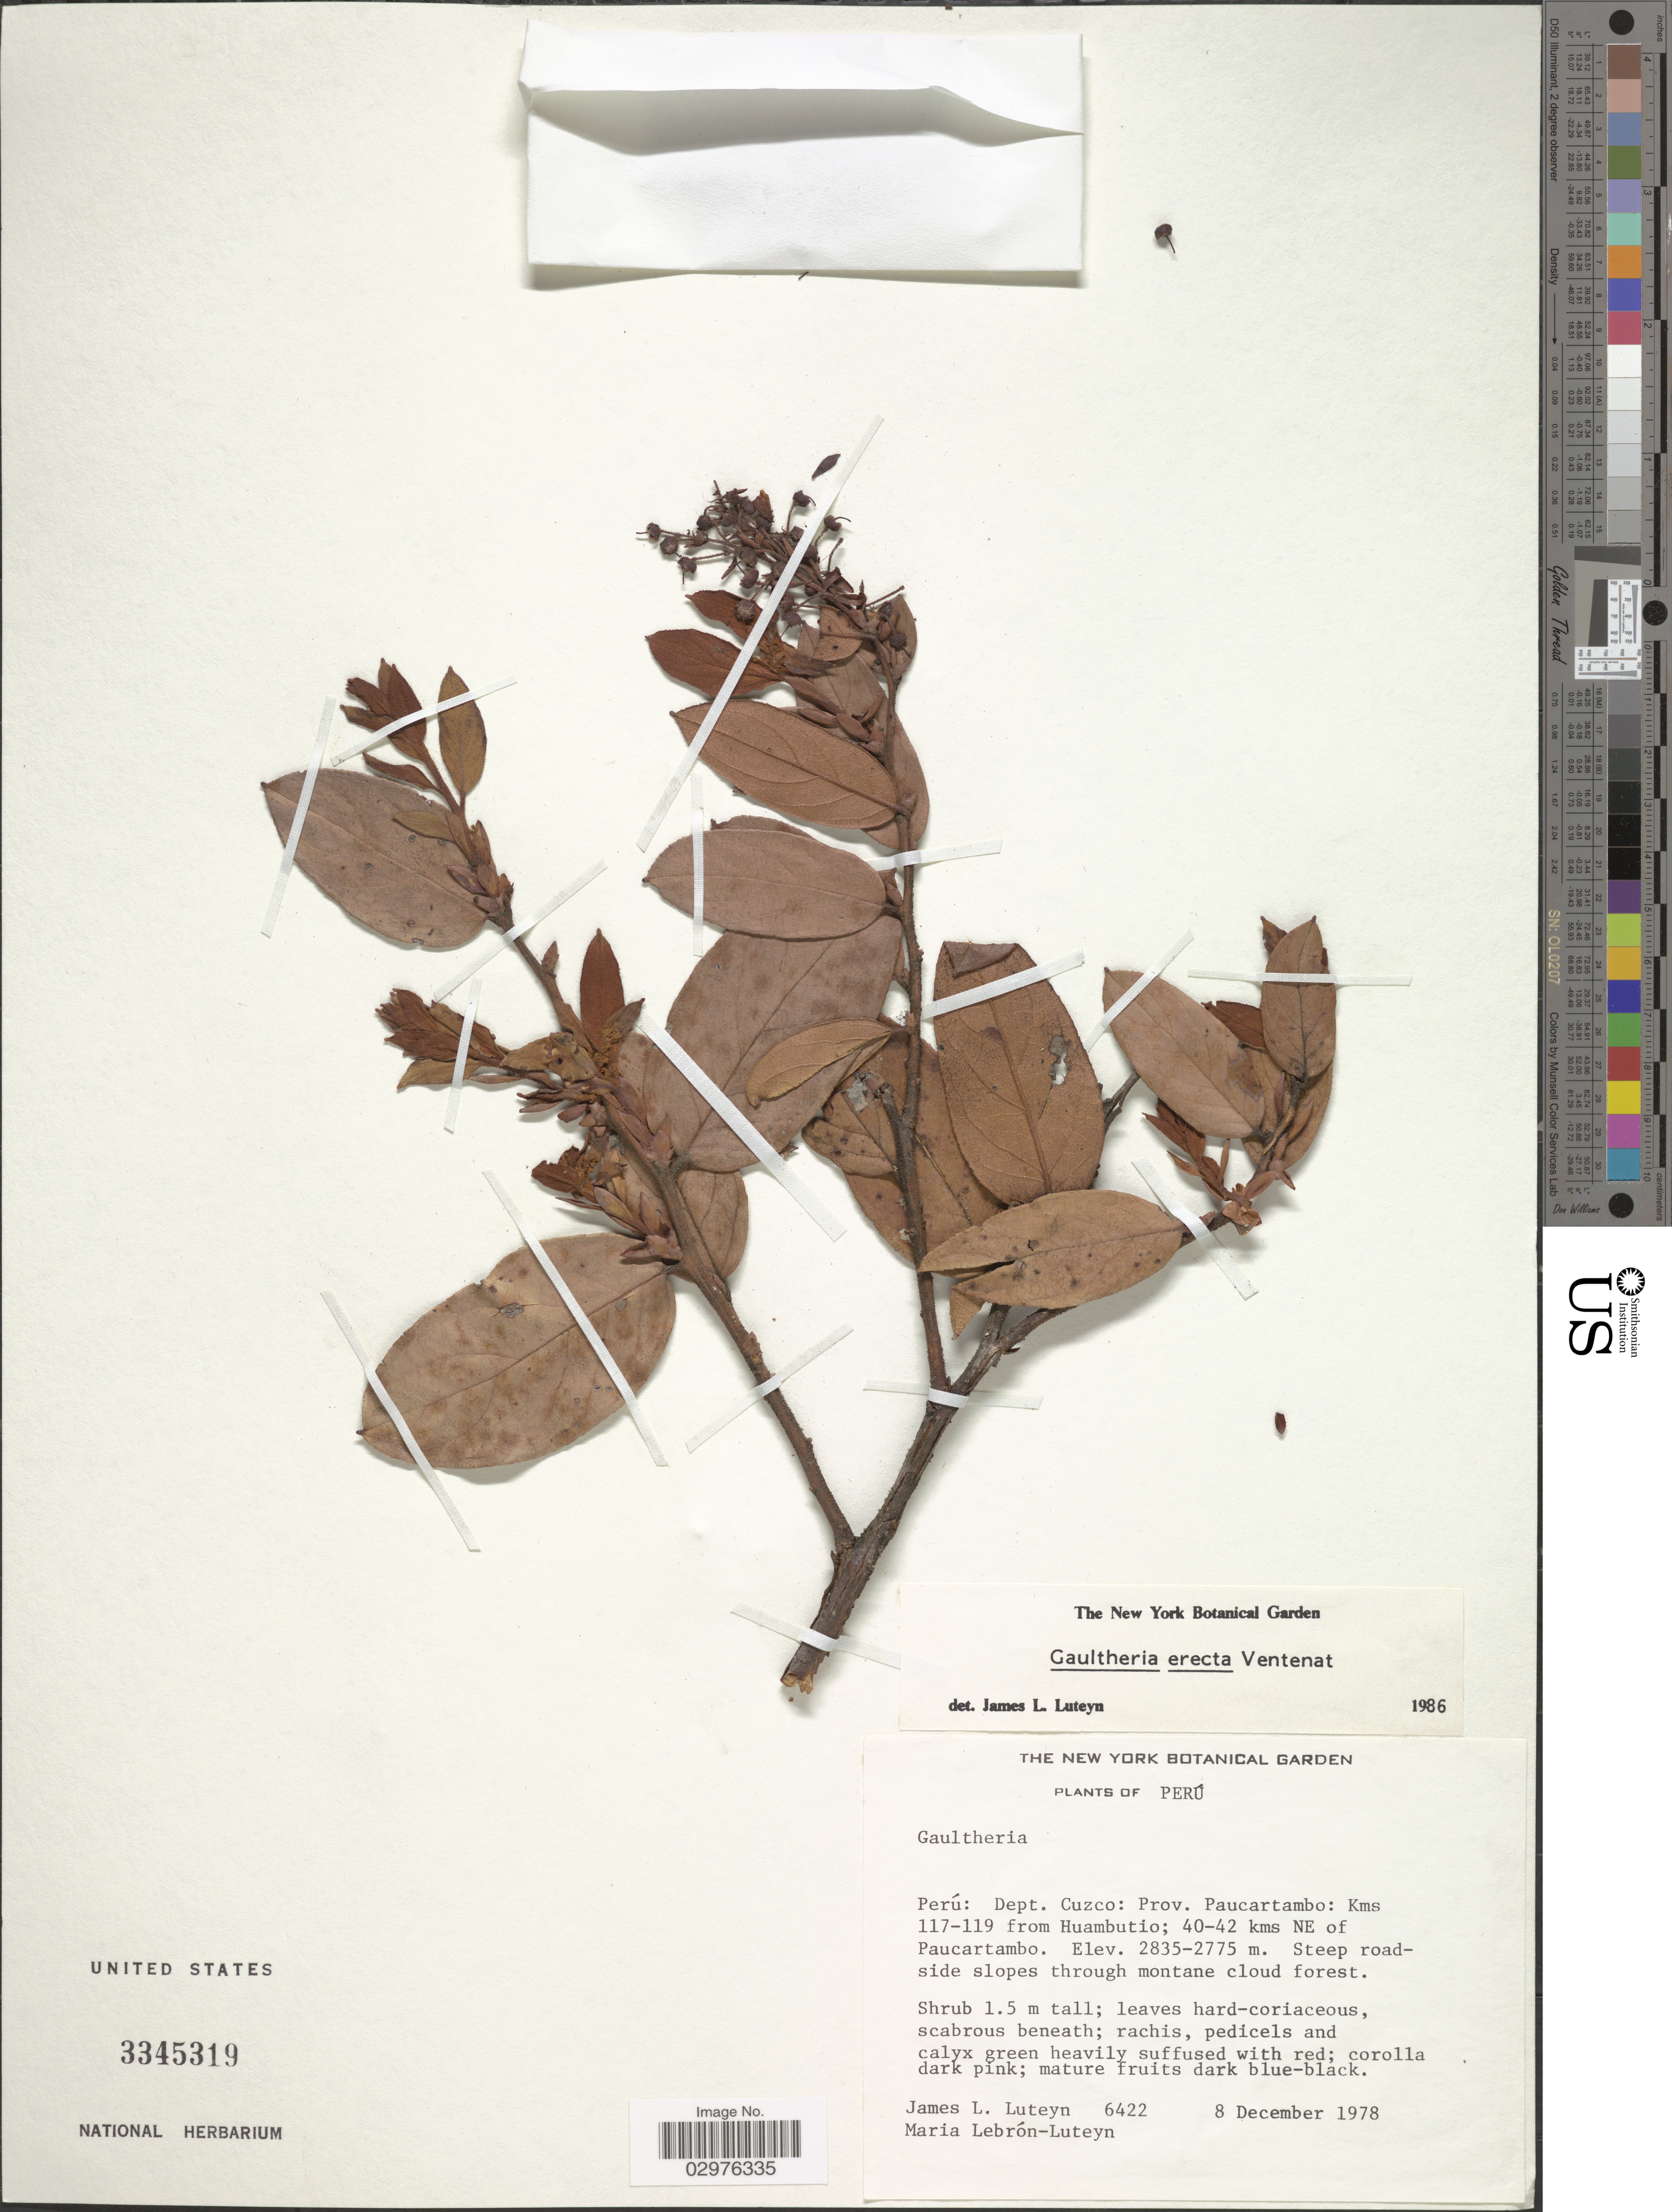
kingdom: Plantae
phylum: Tracheophyta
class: Magnoliopsida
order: Ericales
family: Ericaceae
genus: Gaultheria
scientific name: Gaultheria erecta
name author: Vent.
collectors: J. L. Luteyn & M. L. Lebrón-Luteyn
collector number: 6422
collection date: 1978-12-08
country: Peru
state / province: Cusco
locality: Perú: Dept. Cuzco: Prov. Paucartambo: Kms 117-119 from Huambutio; 40-42 kms NE of Paucartambo.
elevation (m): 2775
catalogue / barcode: US 3345319